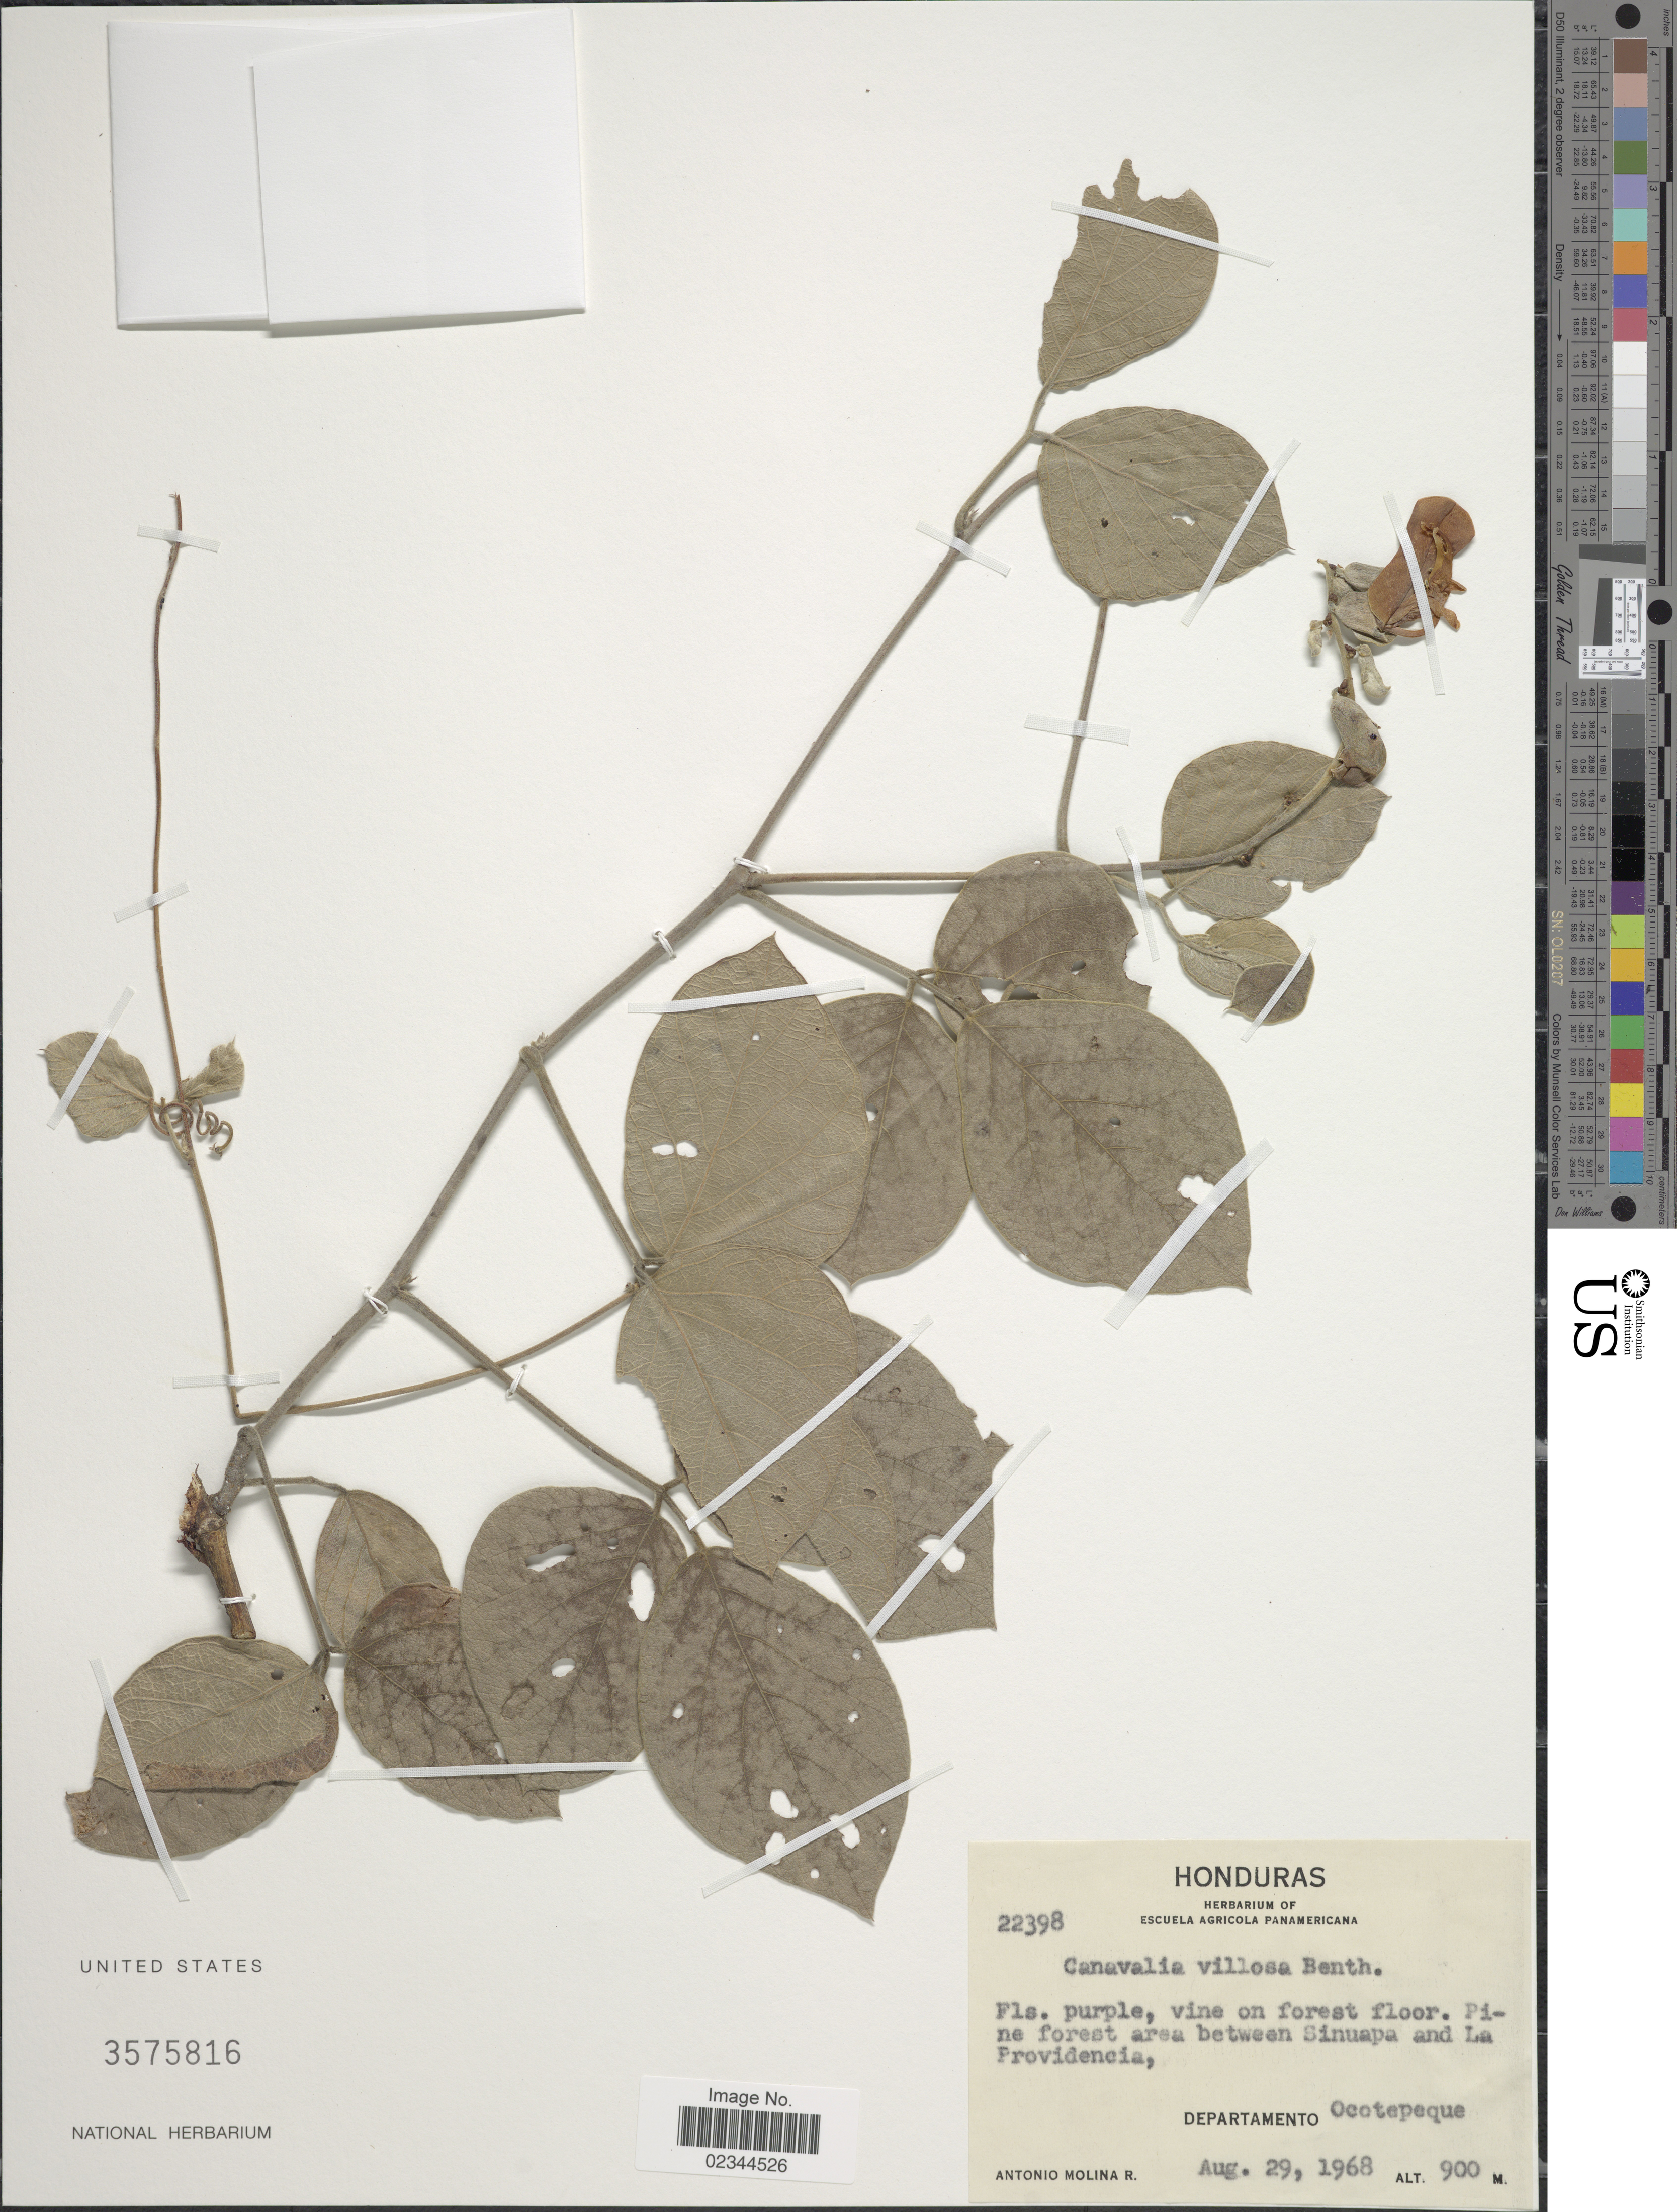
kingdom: Plantae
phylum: Tracheophyta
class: Magnoliopsida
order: Fabales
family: Fabaceae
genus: Canavalia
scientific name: Canavalia villosa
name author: Benth.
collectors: A. Molina R.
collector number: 22398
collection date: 1968-08-29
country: Honduras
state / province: Ocotepeque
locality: Area between Sinuapa and La Providencia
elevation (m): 900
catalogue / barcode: US 3575816